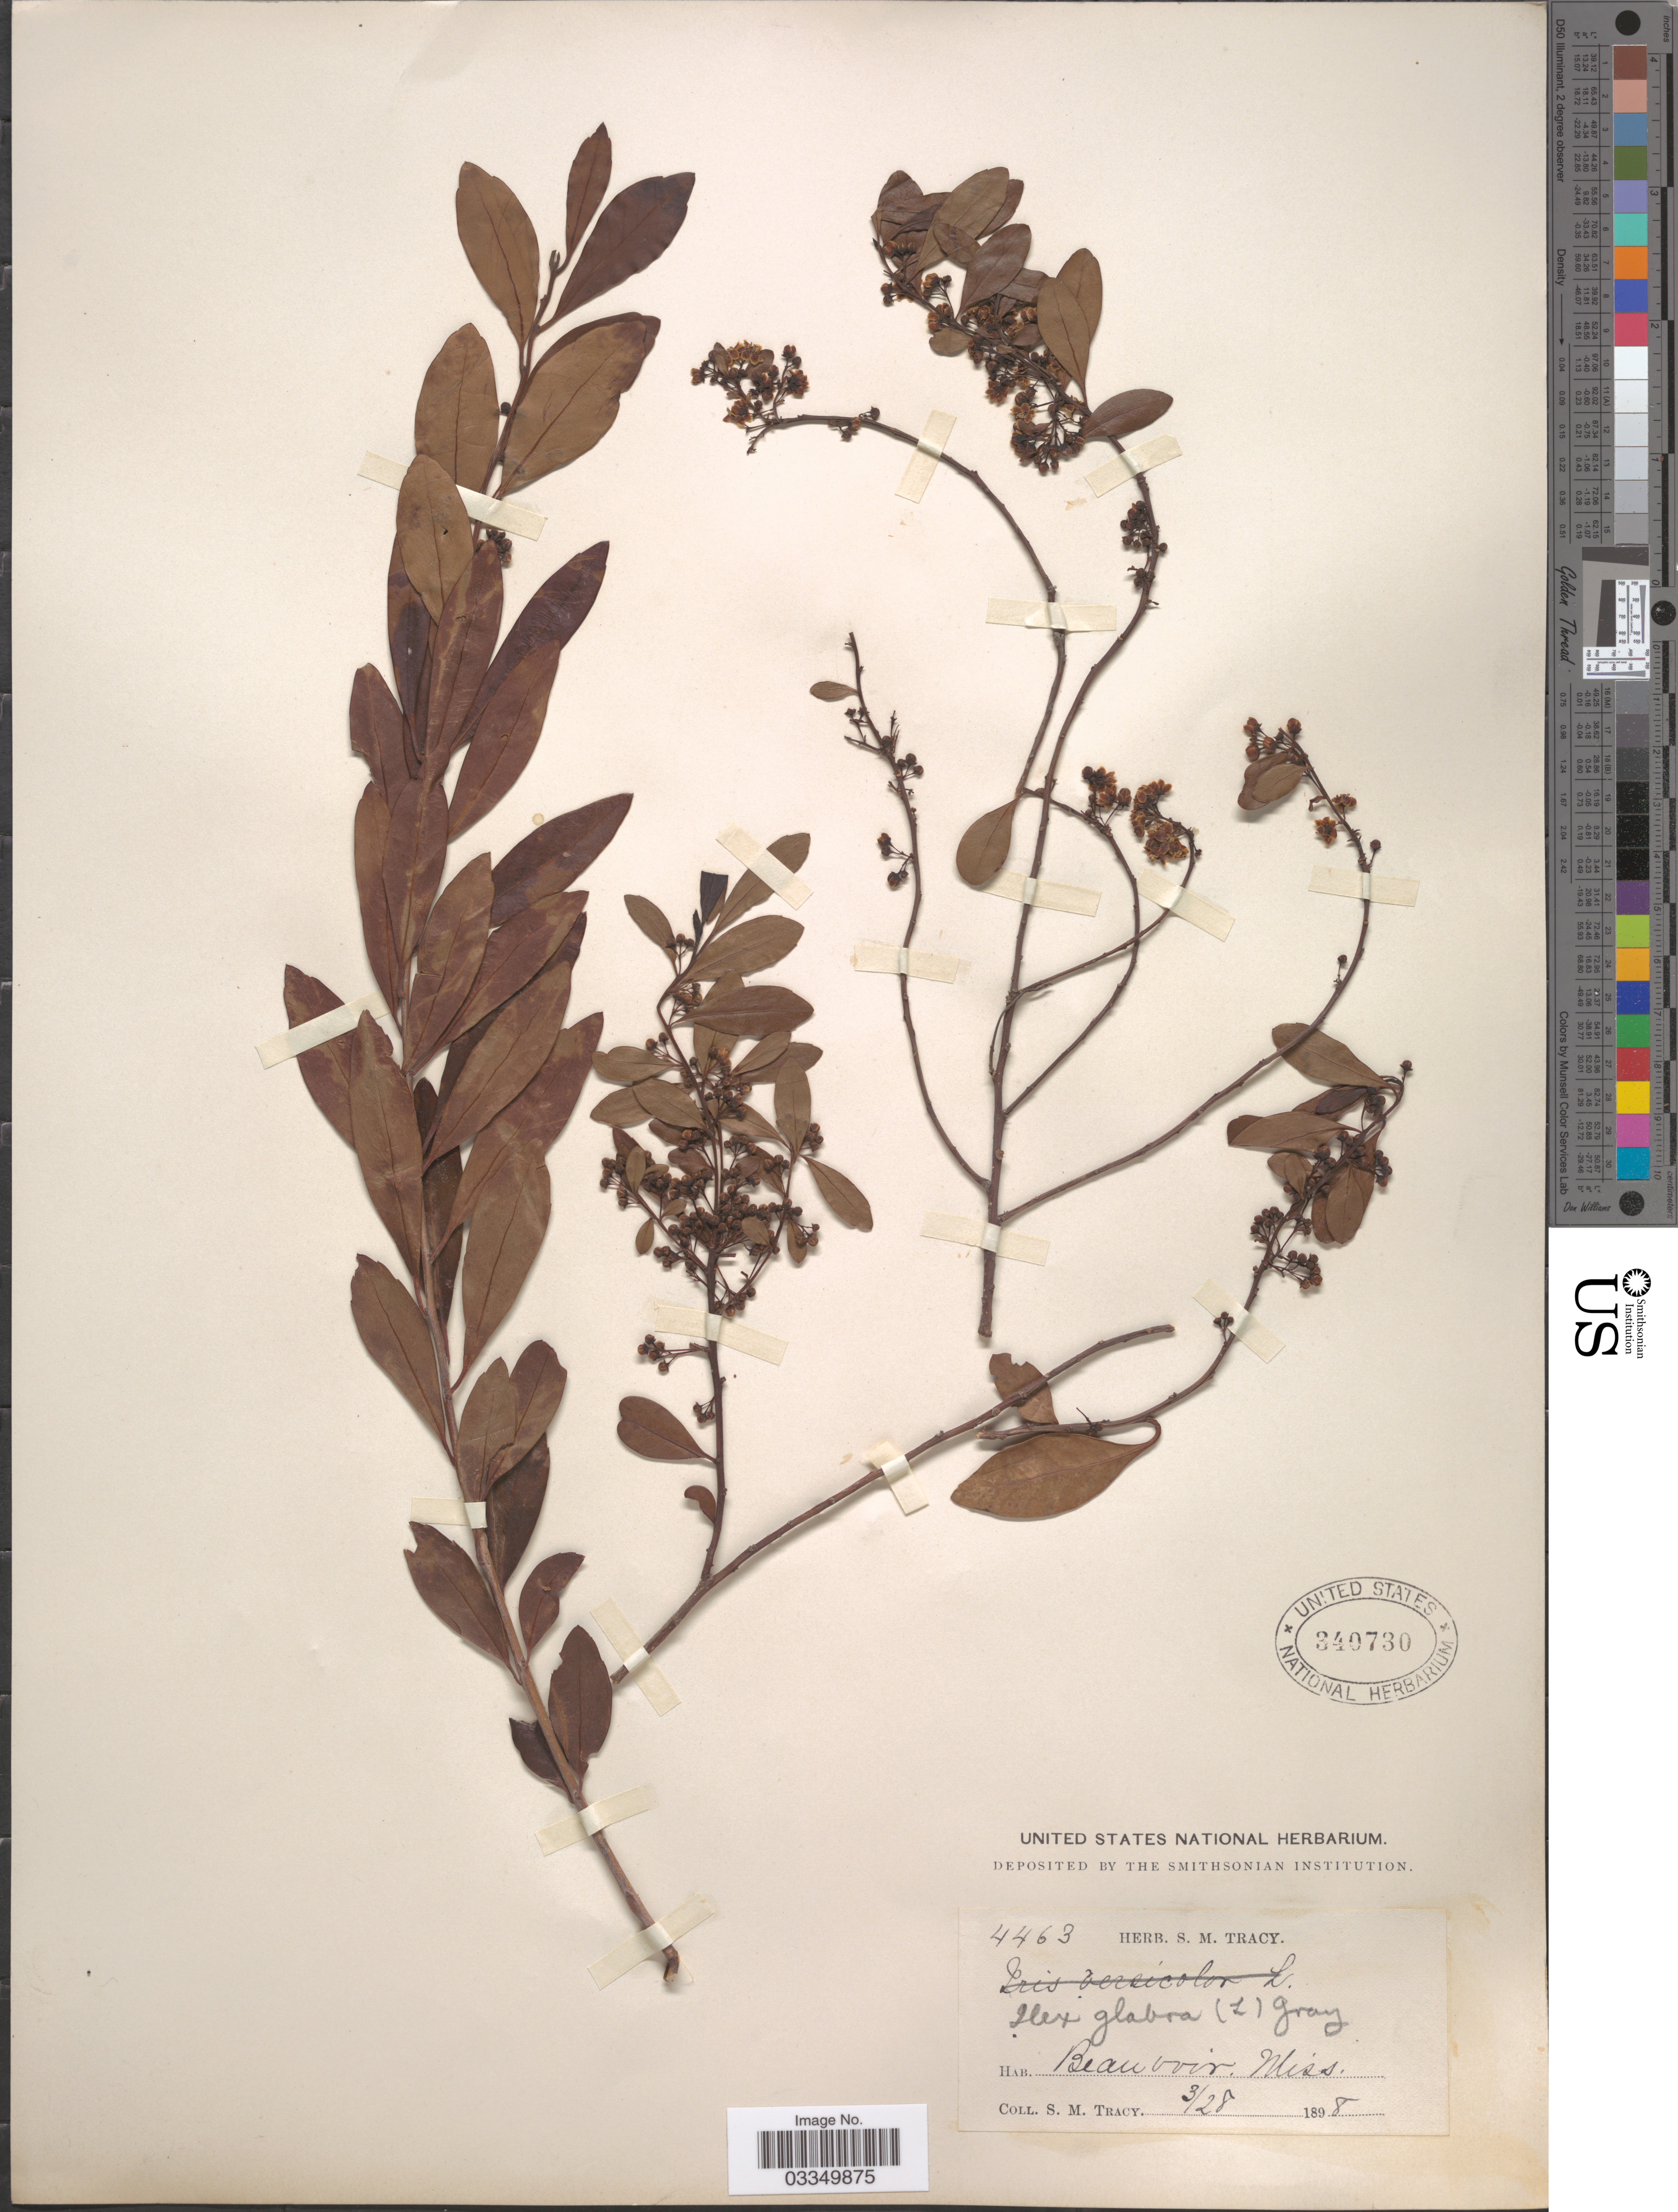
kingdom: Plantae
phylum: Tracheophyta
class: Magnoliopsida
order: Aquifoliales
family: Aquifoliaceae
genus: Ilex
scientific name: Ilex glabra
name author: (L.) A. Gray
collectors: S. M. Tracy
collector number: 4463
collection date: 1898-03-28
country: United States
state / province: Mississippi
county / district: Harrison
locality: Beauvoir.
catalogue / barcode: US 340730